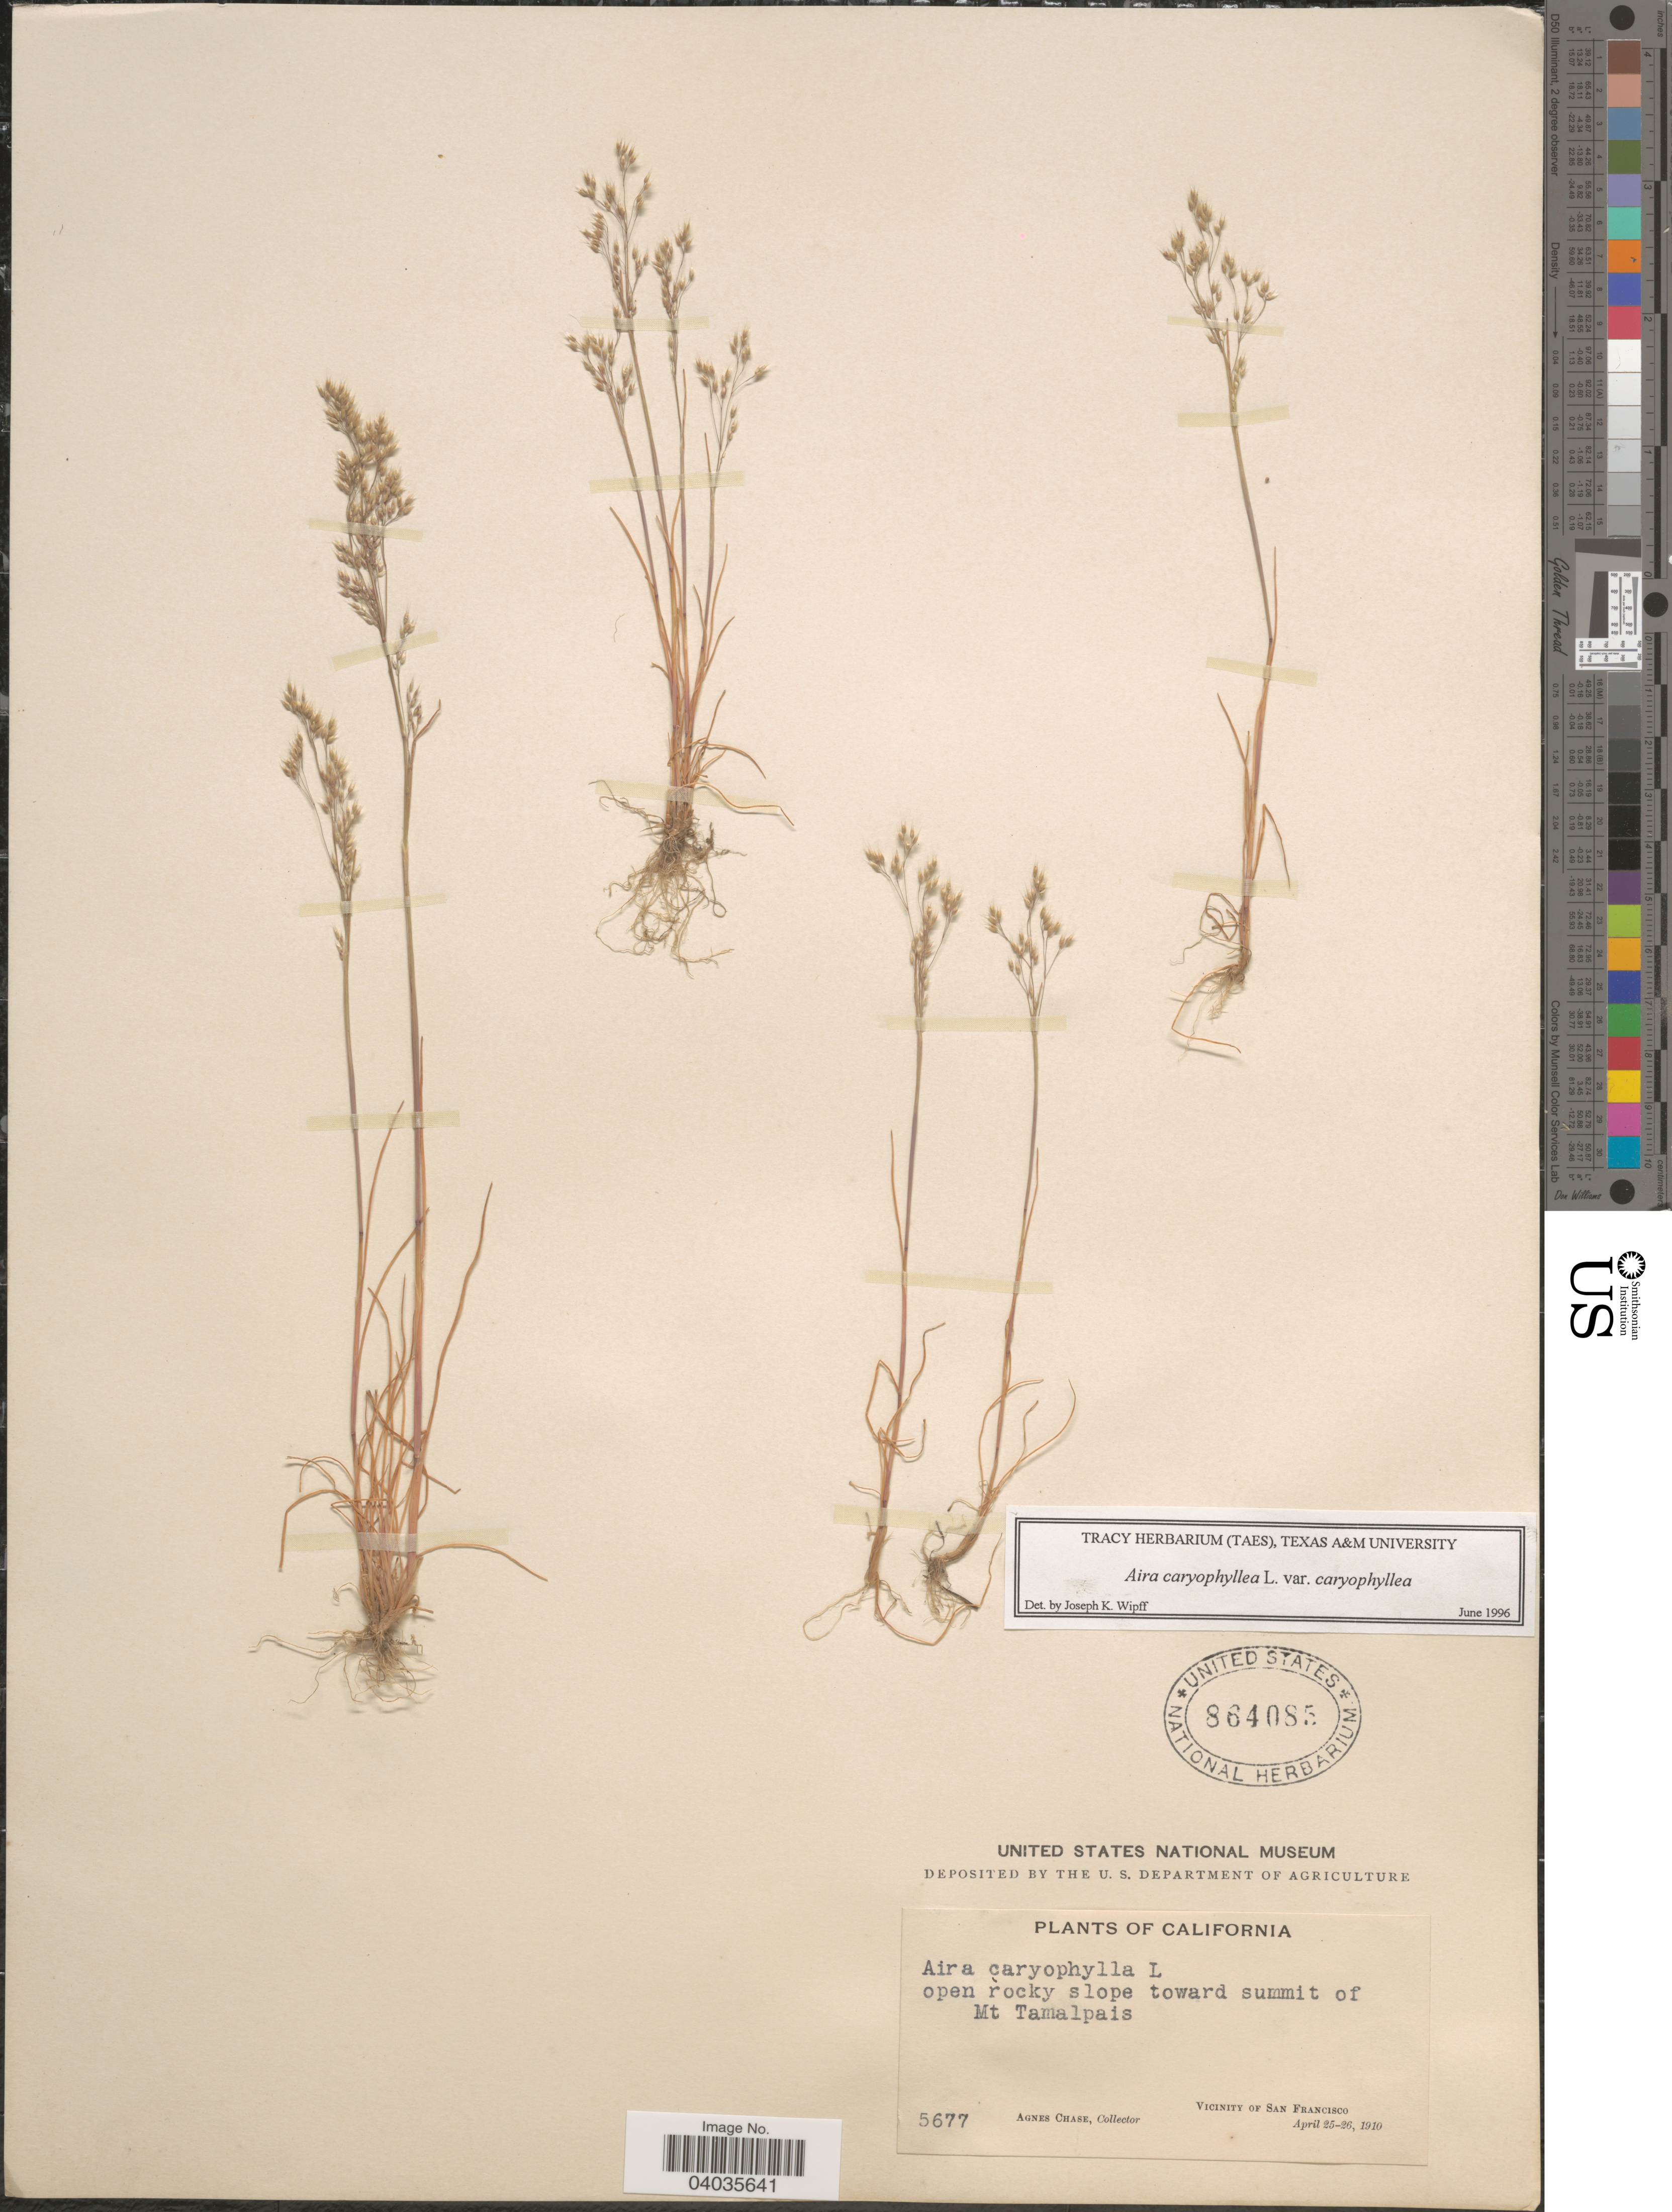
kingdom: Plantae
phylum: Tracheophyta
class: Liliopsida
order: Poales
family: Poaceae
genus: Aira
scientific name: Aira caryophyllea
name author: L.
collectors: A. Chase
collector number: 5677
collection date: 1910-04-25/1910-04-26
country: United States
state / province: California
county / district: San Francisco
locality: Slope toward summit of Mt Tamalpais. Vicinity of San Francisco.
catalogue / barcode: US 864085